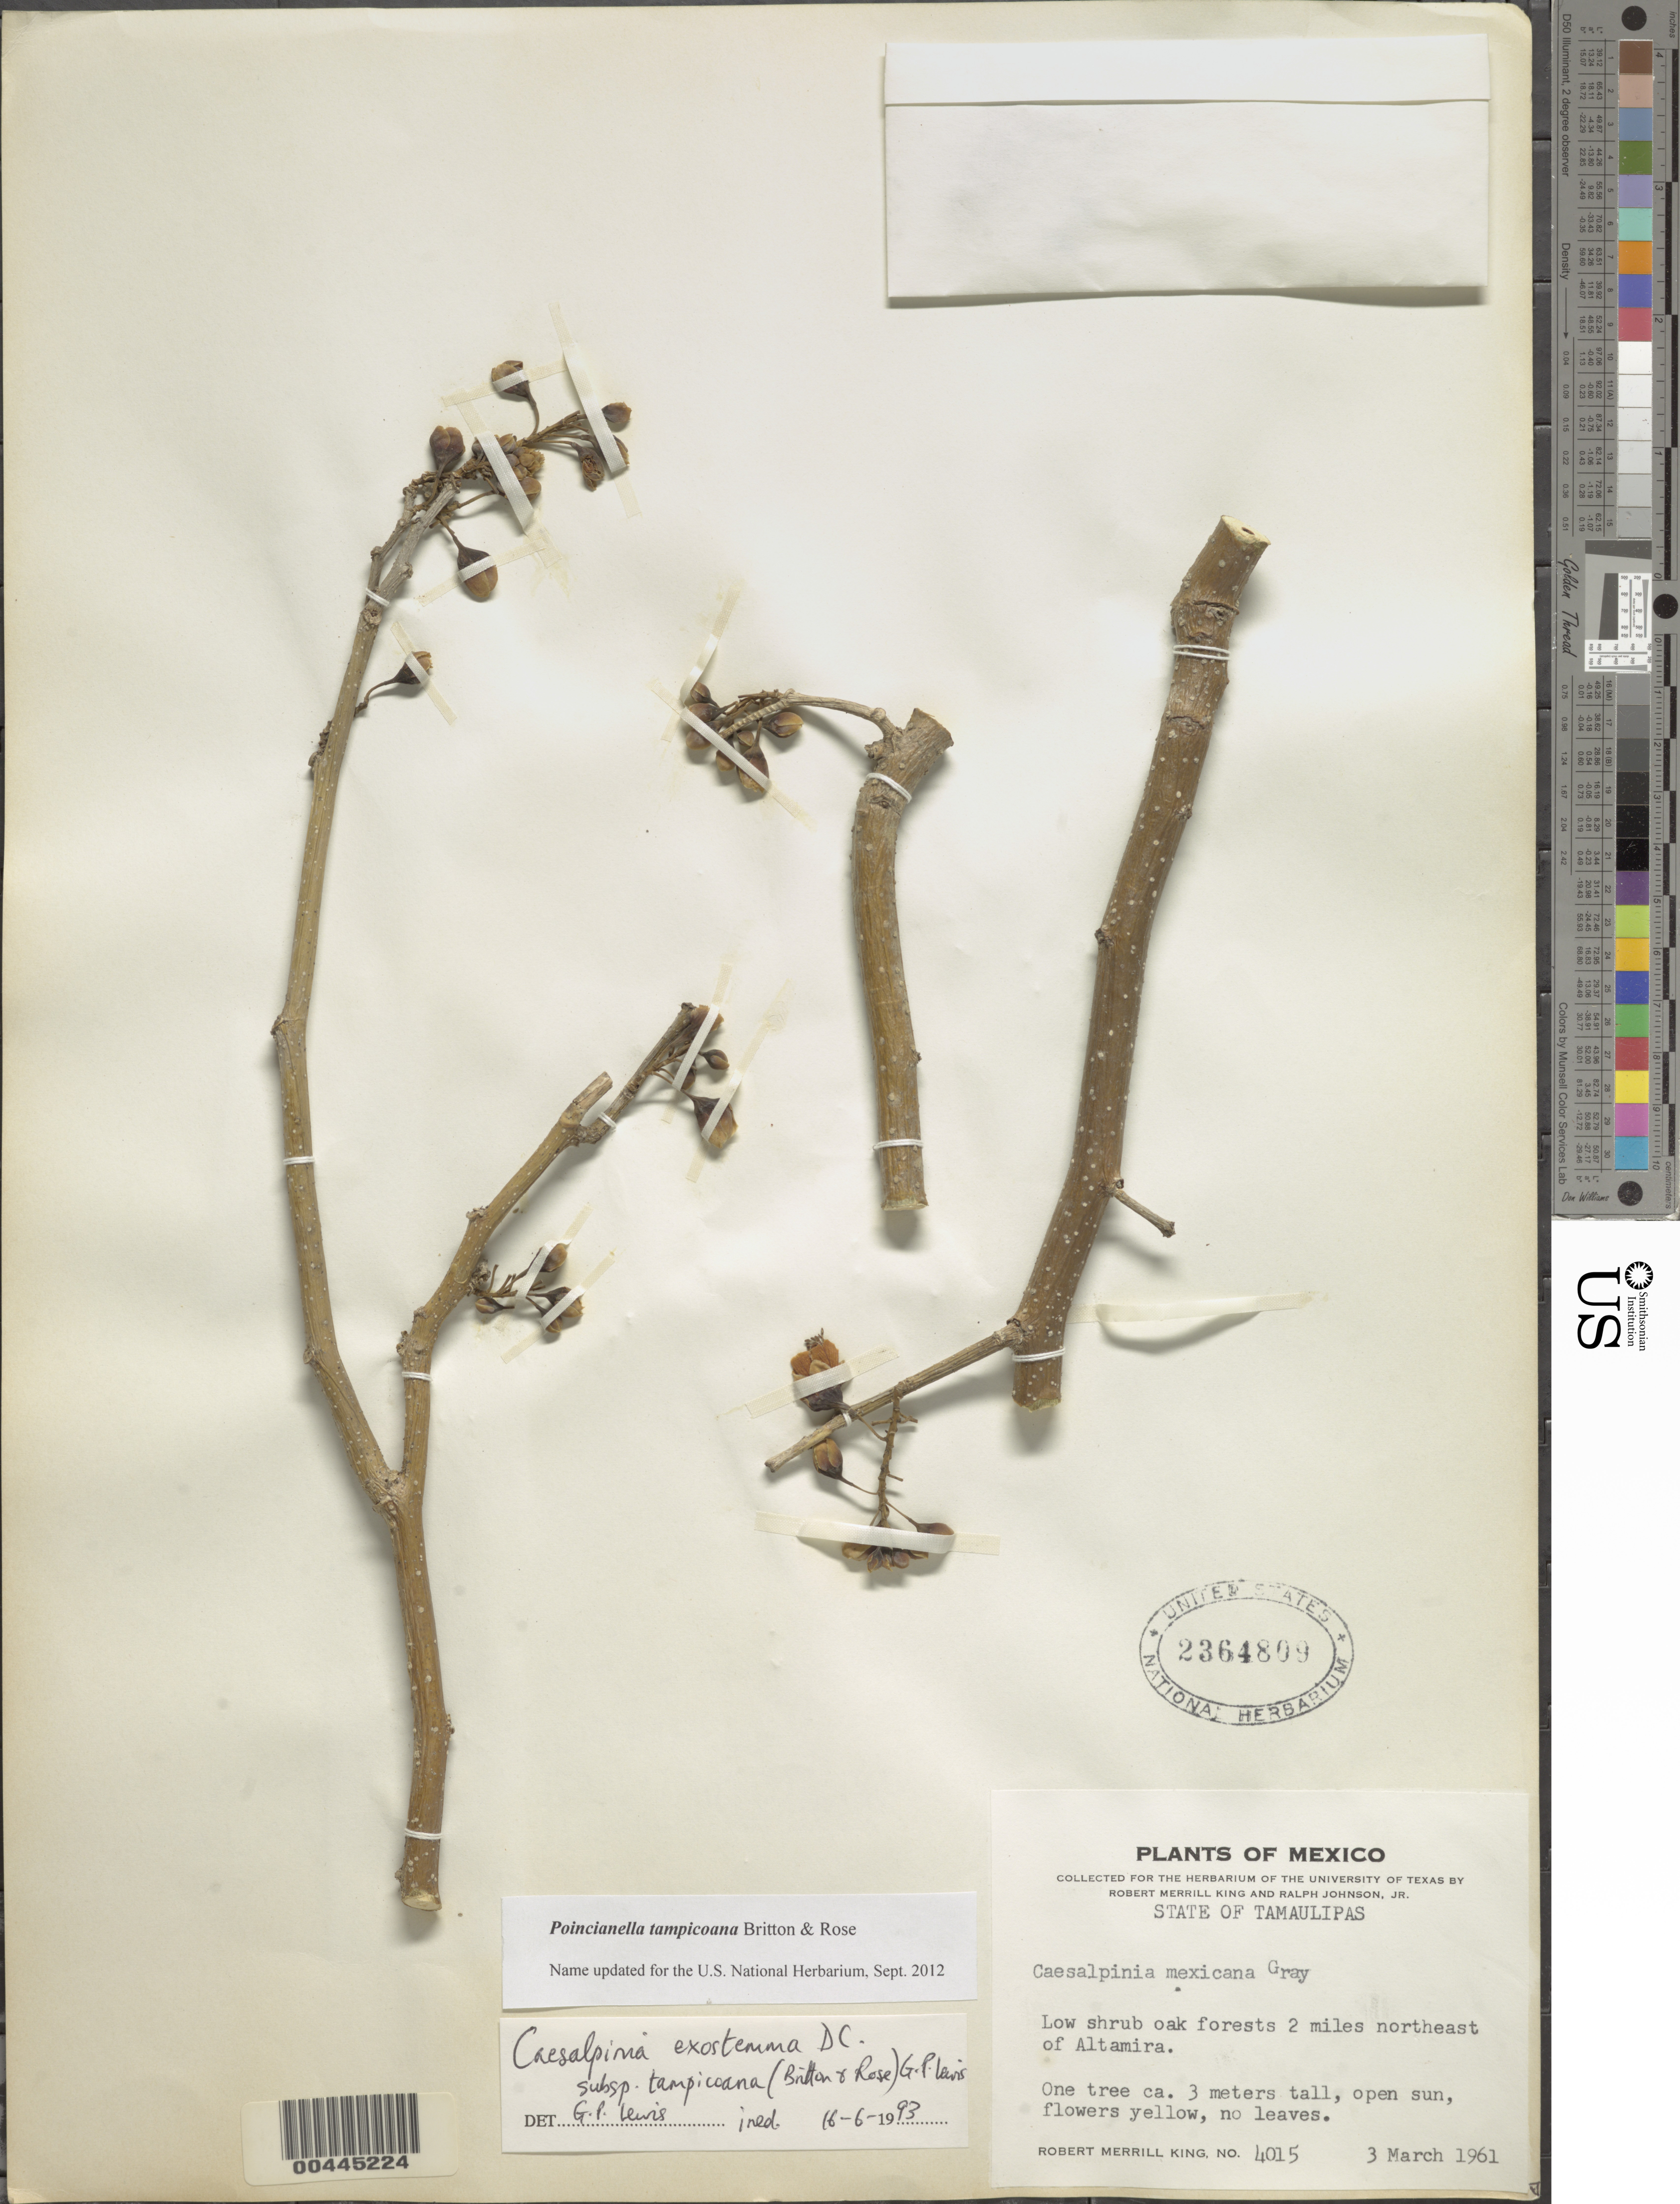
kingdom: Plantae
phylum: Tracheophyta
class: Magnoliopsida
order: Fabales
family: Fabaceae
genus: Erythrostemon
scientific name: Erythrostemon exostemma subsp. tampicoanus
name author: (Britton & Rose) Gagnon & G.P. Lewis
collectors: R. M. King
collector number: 4015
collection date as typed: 03 Mar 1961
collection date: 1961-03-03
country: Mexico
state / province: Tamaulipas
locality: NE of Altamira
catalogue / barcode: US 2364809